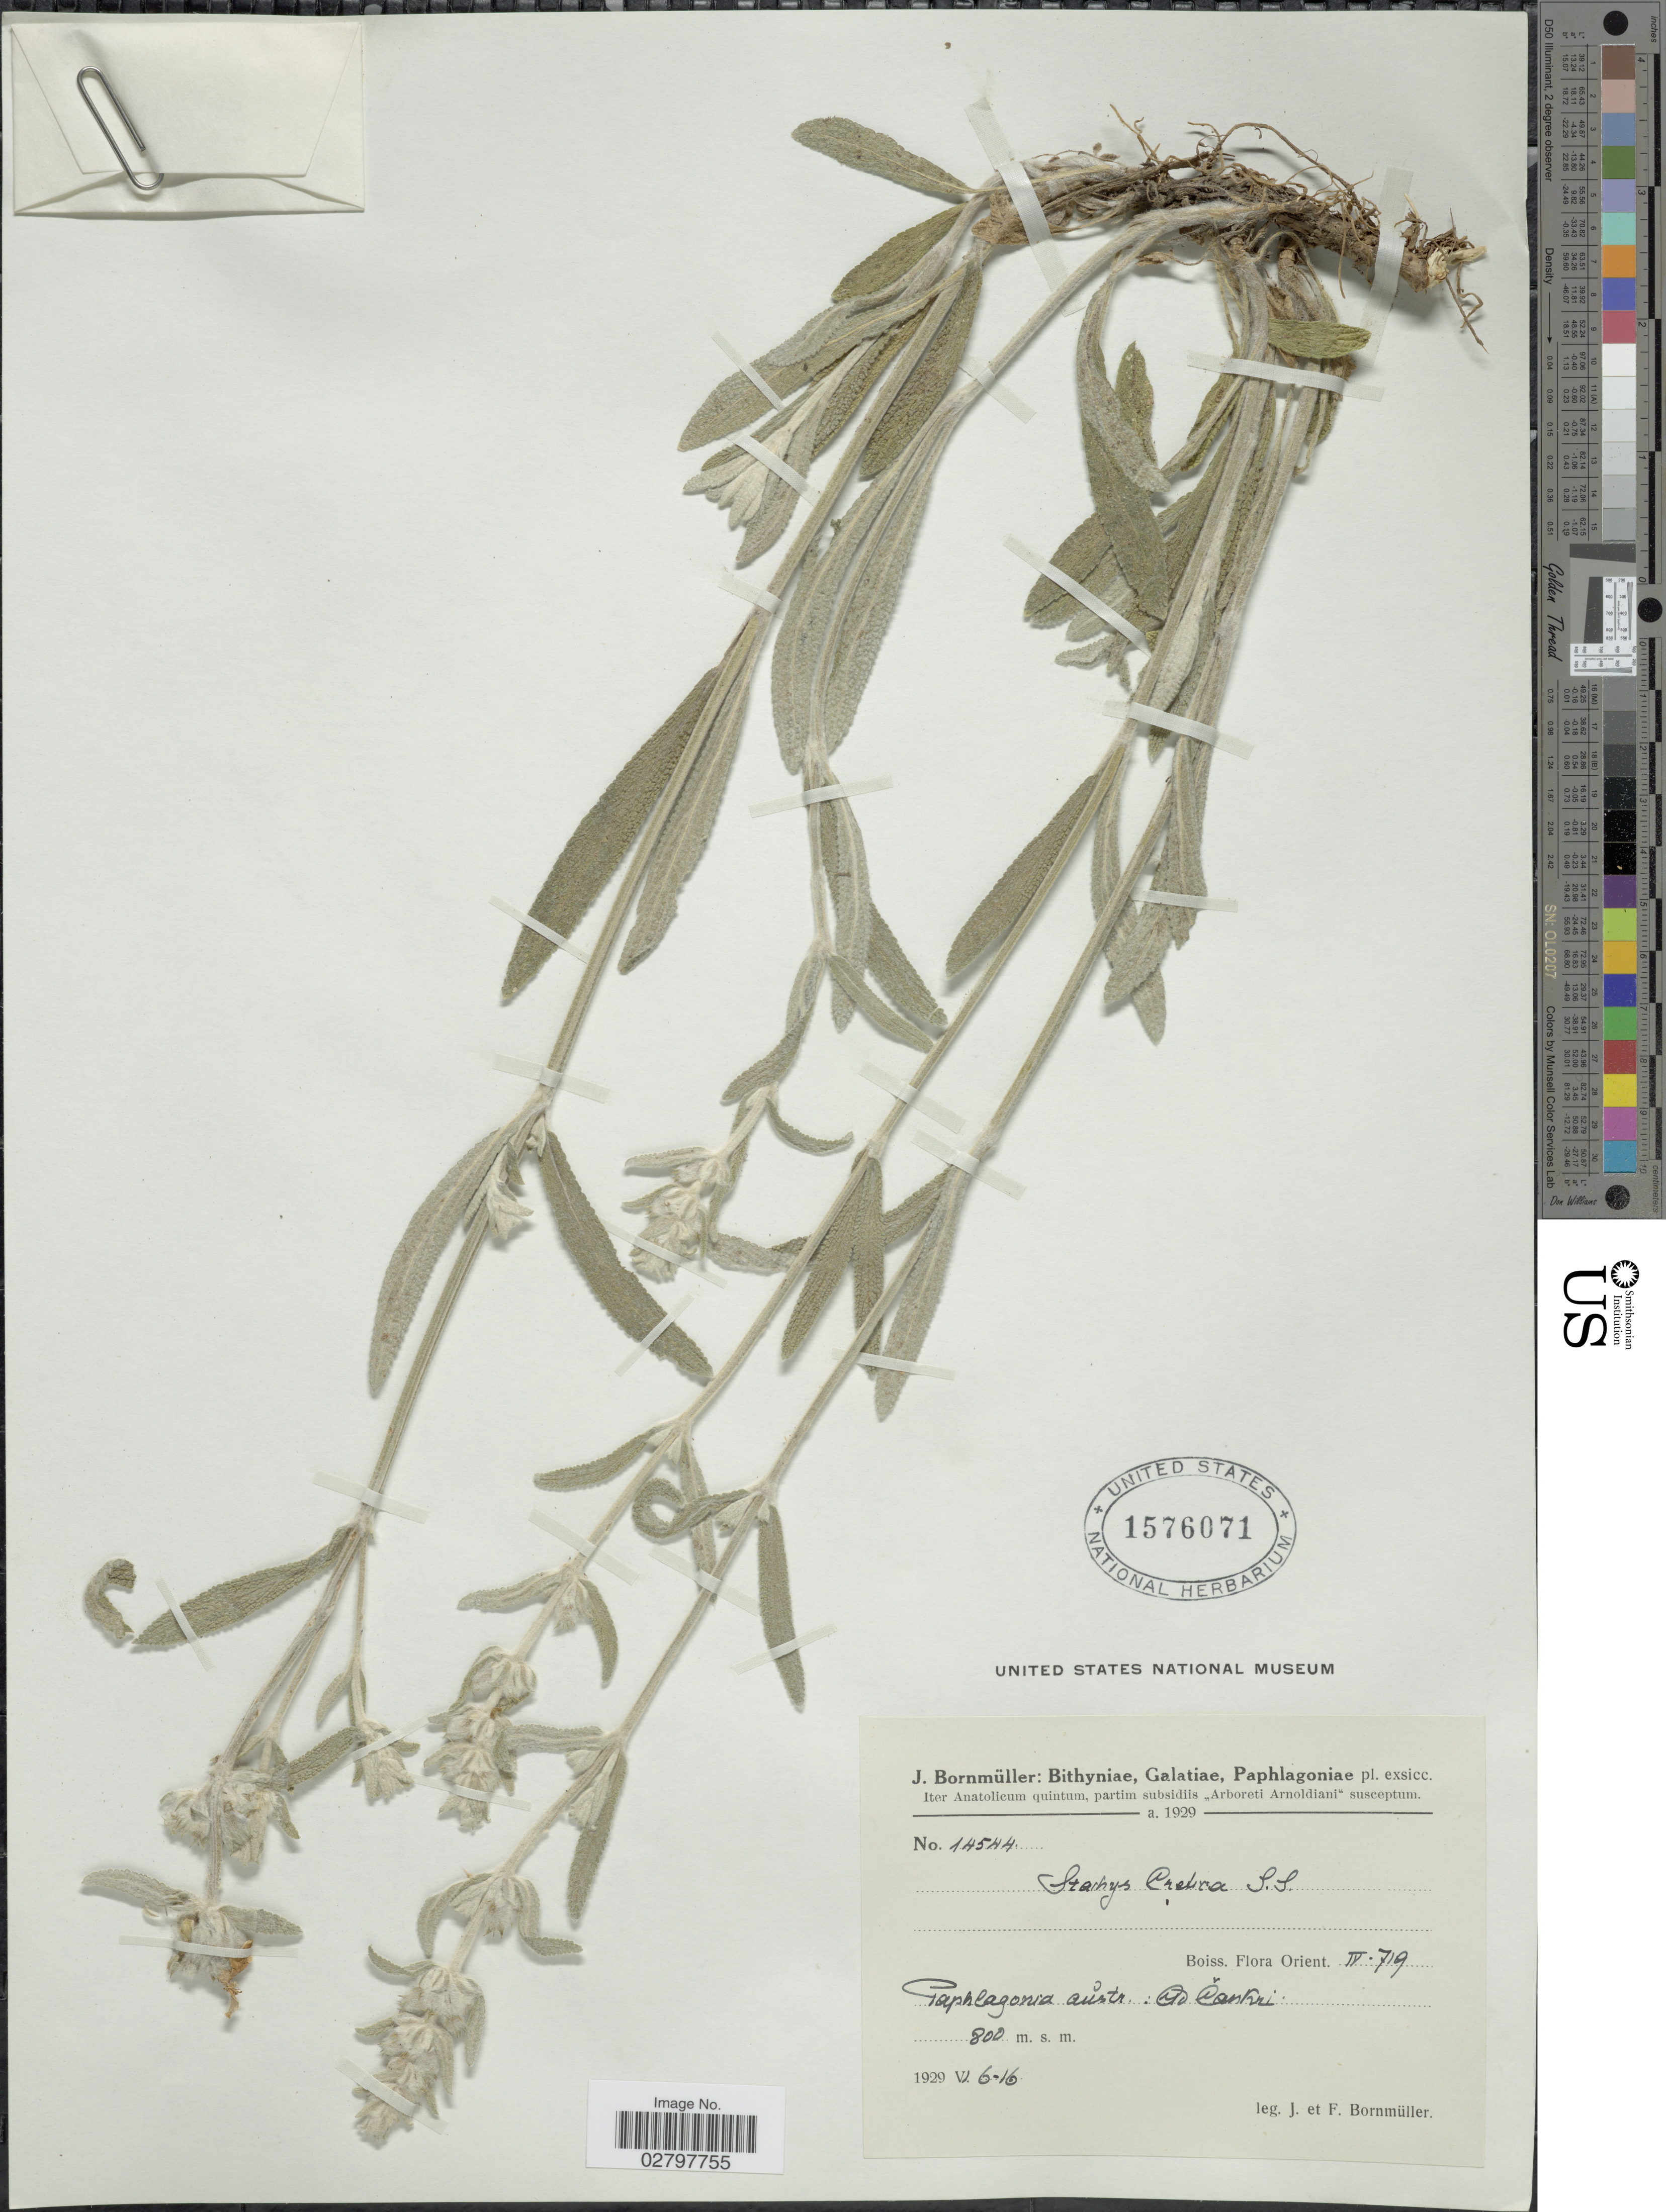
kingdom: Plantae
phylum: Tracheophyta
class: Magnoliopsida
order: Lamiales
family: Lamiaceae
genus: Stachys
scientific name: Stachys cretica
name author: L.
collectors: J. Bornmüller & F. Bornmüller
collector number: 14544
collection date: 1929-06-06/1929-06-16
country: Turkey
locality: Pahlagoniae austr.: Oud Cankri. [interpreted]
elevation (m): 800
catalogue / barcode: US 1576071